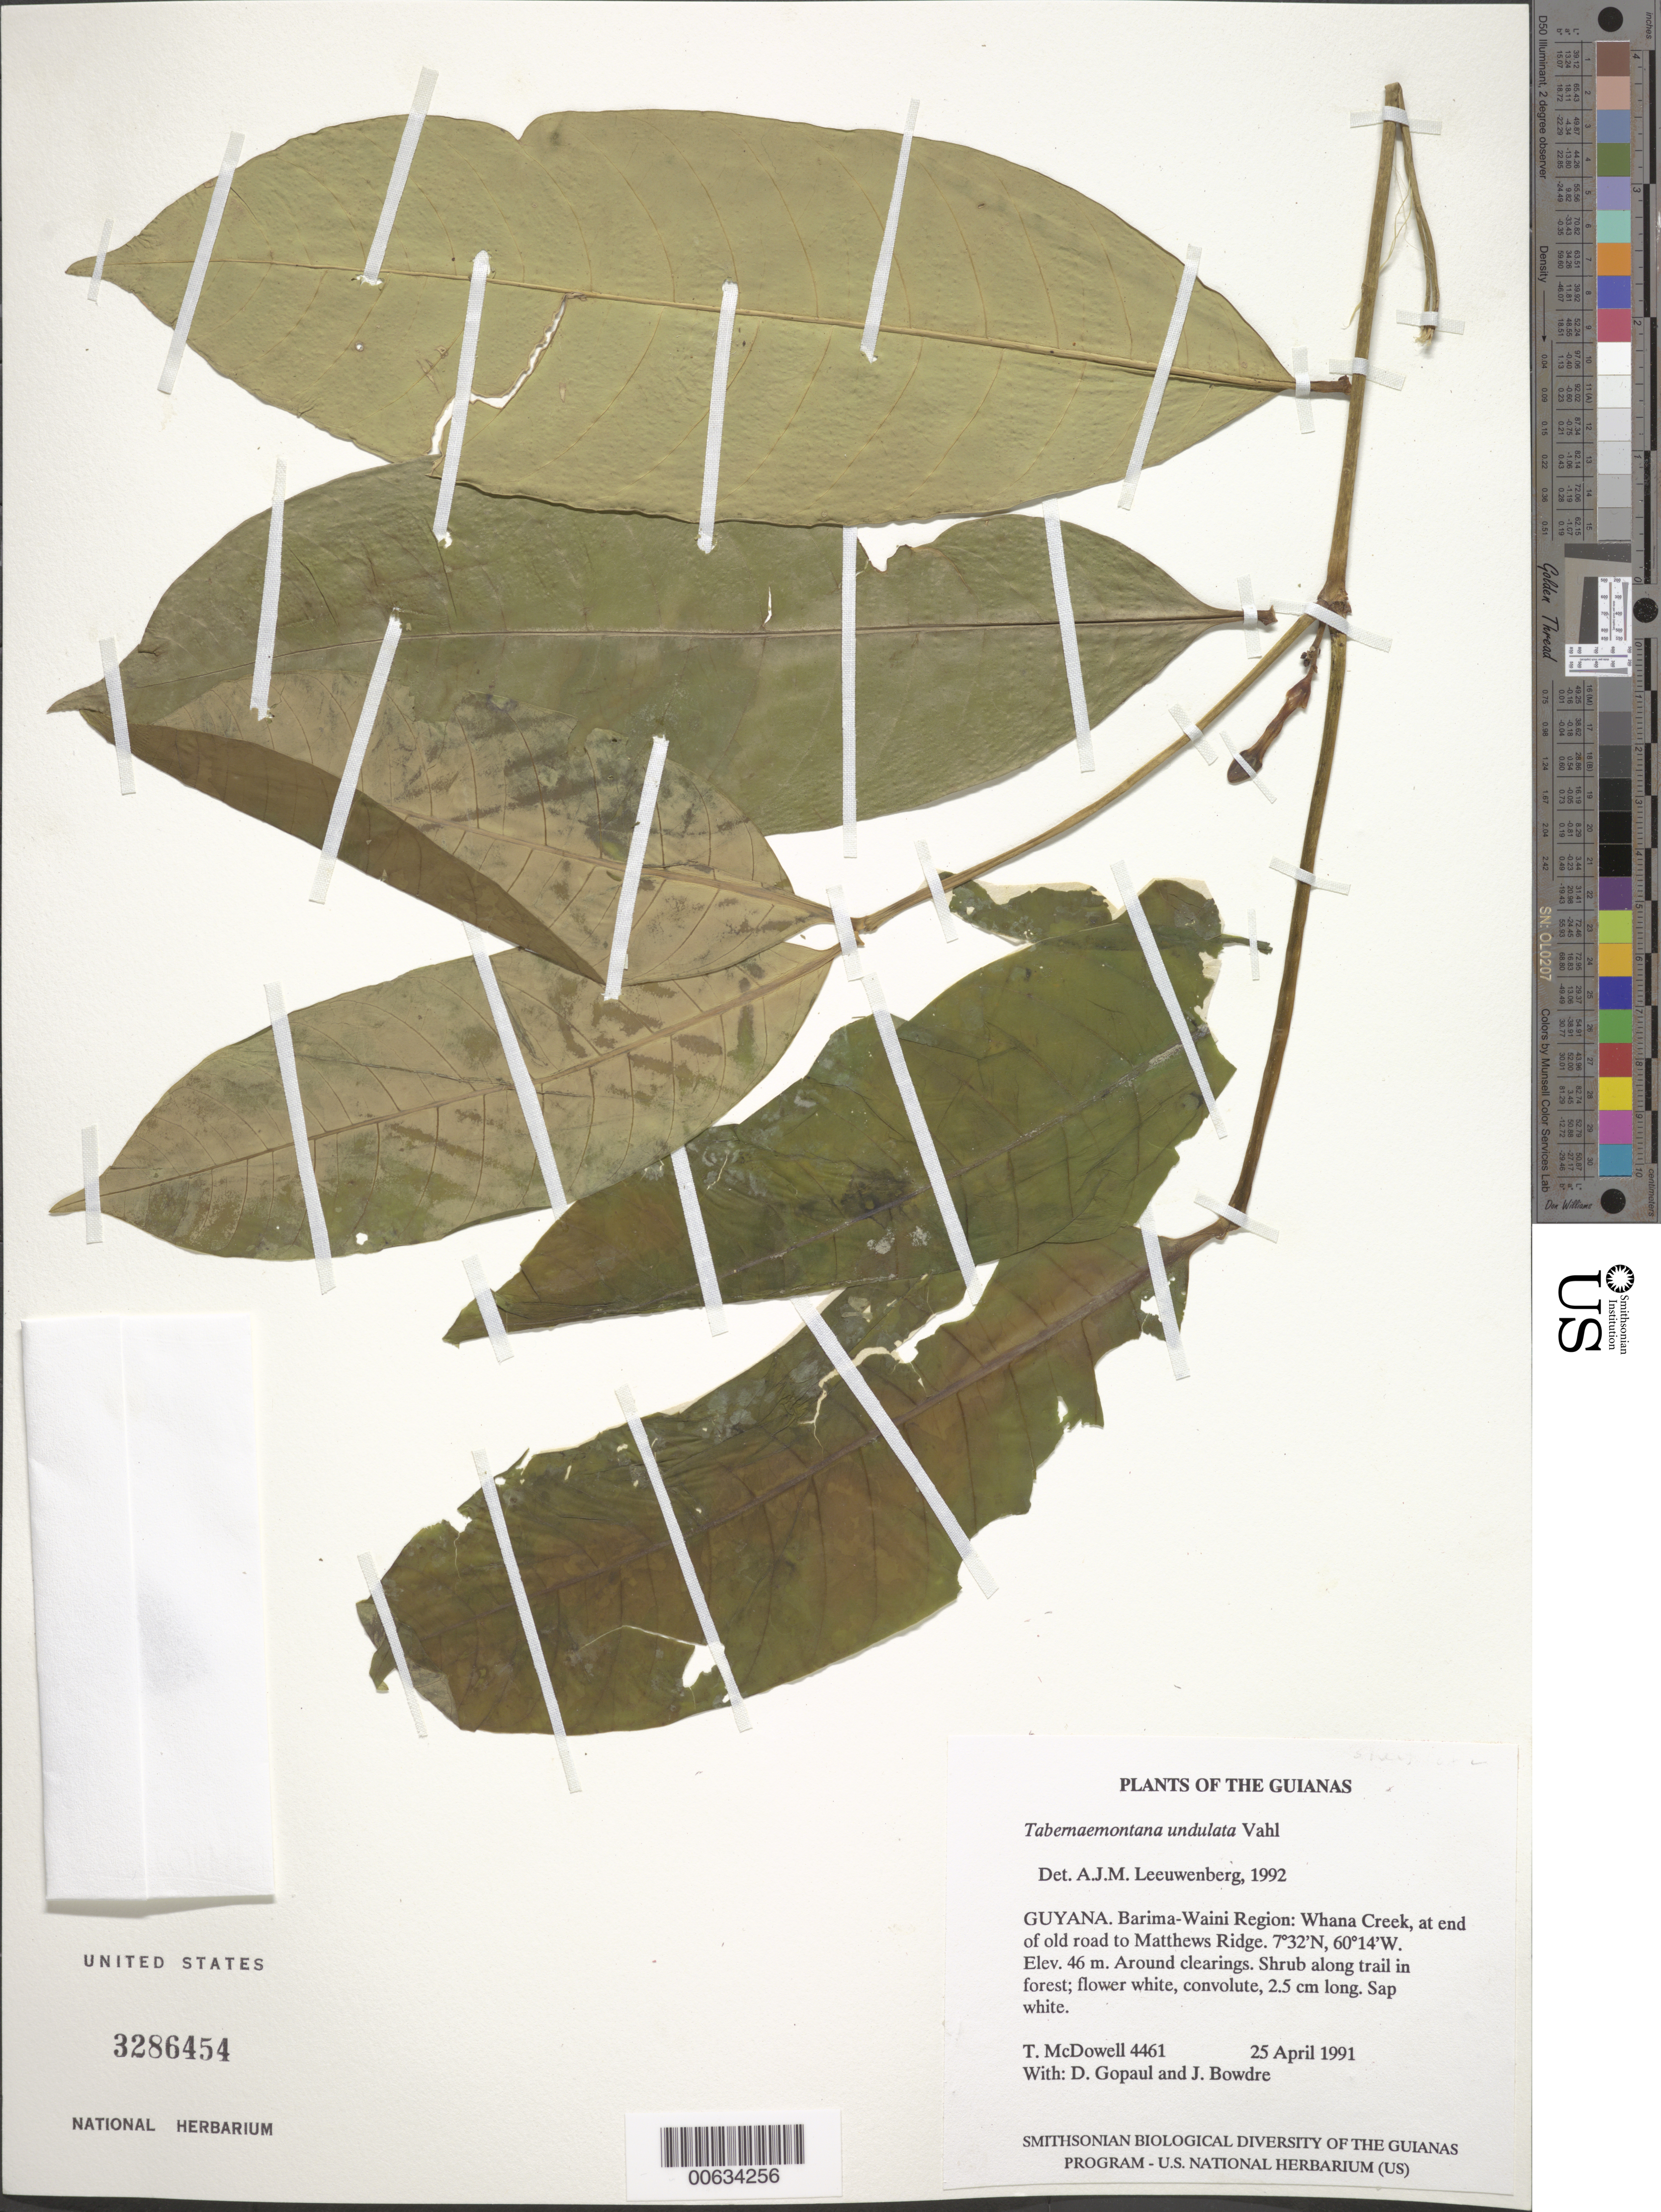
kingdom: Plantae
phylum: Tracheophyta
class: Magnoliopsida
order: Gentianales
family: Apocynaceae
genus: Tabernaemontana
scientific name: Tabernaemontana undulata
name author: Vahl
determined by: Leeuwenberg, A. J. M.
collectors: T. McDowell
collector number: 3258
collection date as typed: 19 September 1990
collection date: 1990-09-19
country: Guyana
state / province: U. Demerara-Berbice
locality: "Fairview Landing" E bank of Essequibo River, near end of Mabura road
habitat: Disturbed areas near road, riverbanks below Kurupukari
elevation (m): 91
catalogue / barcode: US 3286379